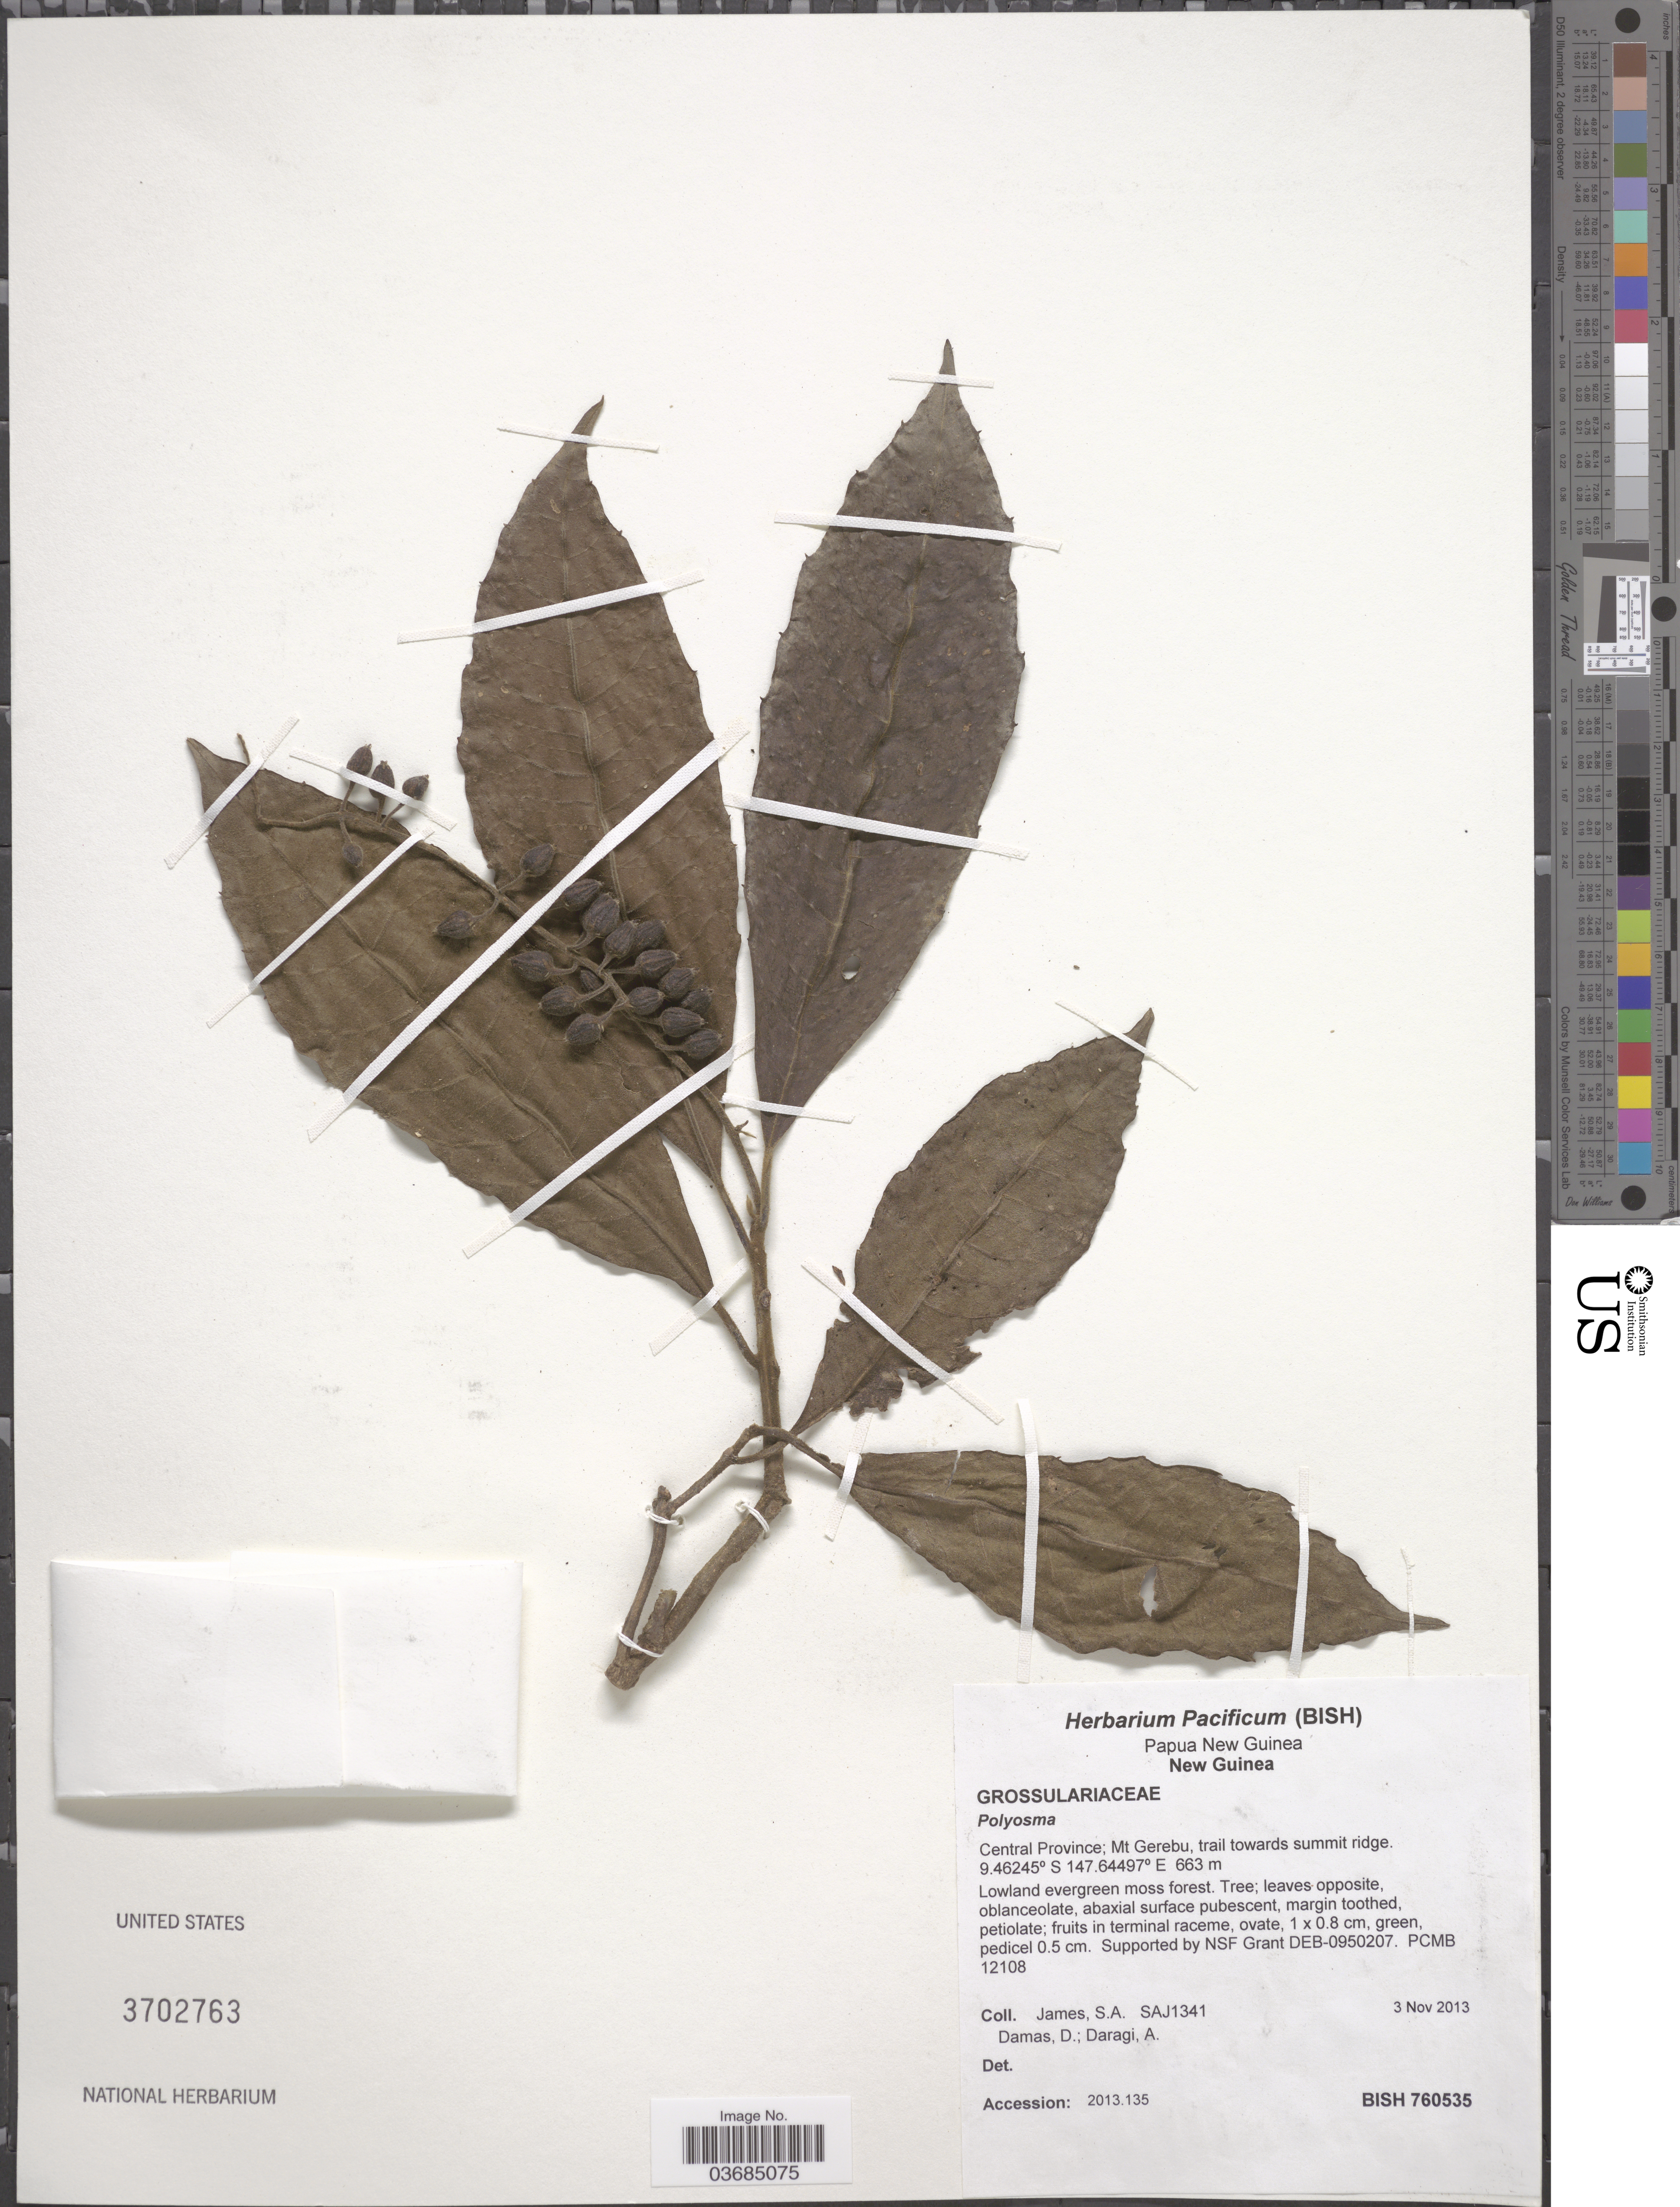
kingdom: Plantae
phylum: Tracheophyta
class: Magnoliopsida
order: Escalloniales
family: Escalloniaceae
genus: Polyosma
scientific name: Polyosma sp.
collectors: S. James, D. Damas & A. Daragi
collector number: SAJ1341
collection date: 2013-11-03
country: Papua New Guinea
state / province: Central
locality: New Guinea. Mt Gerebu, trail towards summit ridge.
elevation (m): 663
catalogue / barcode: US 3702763